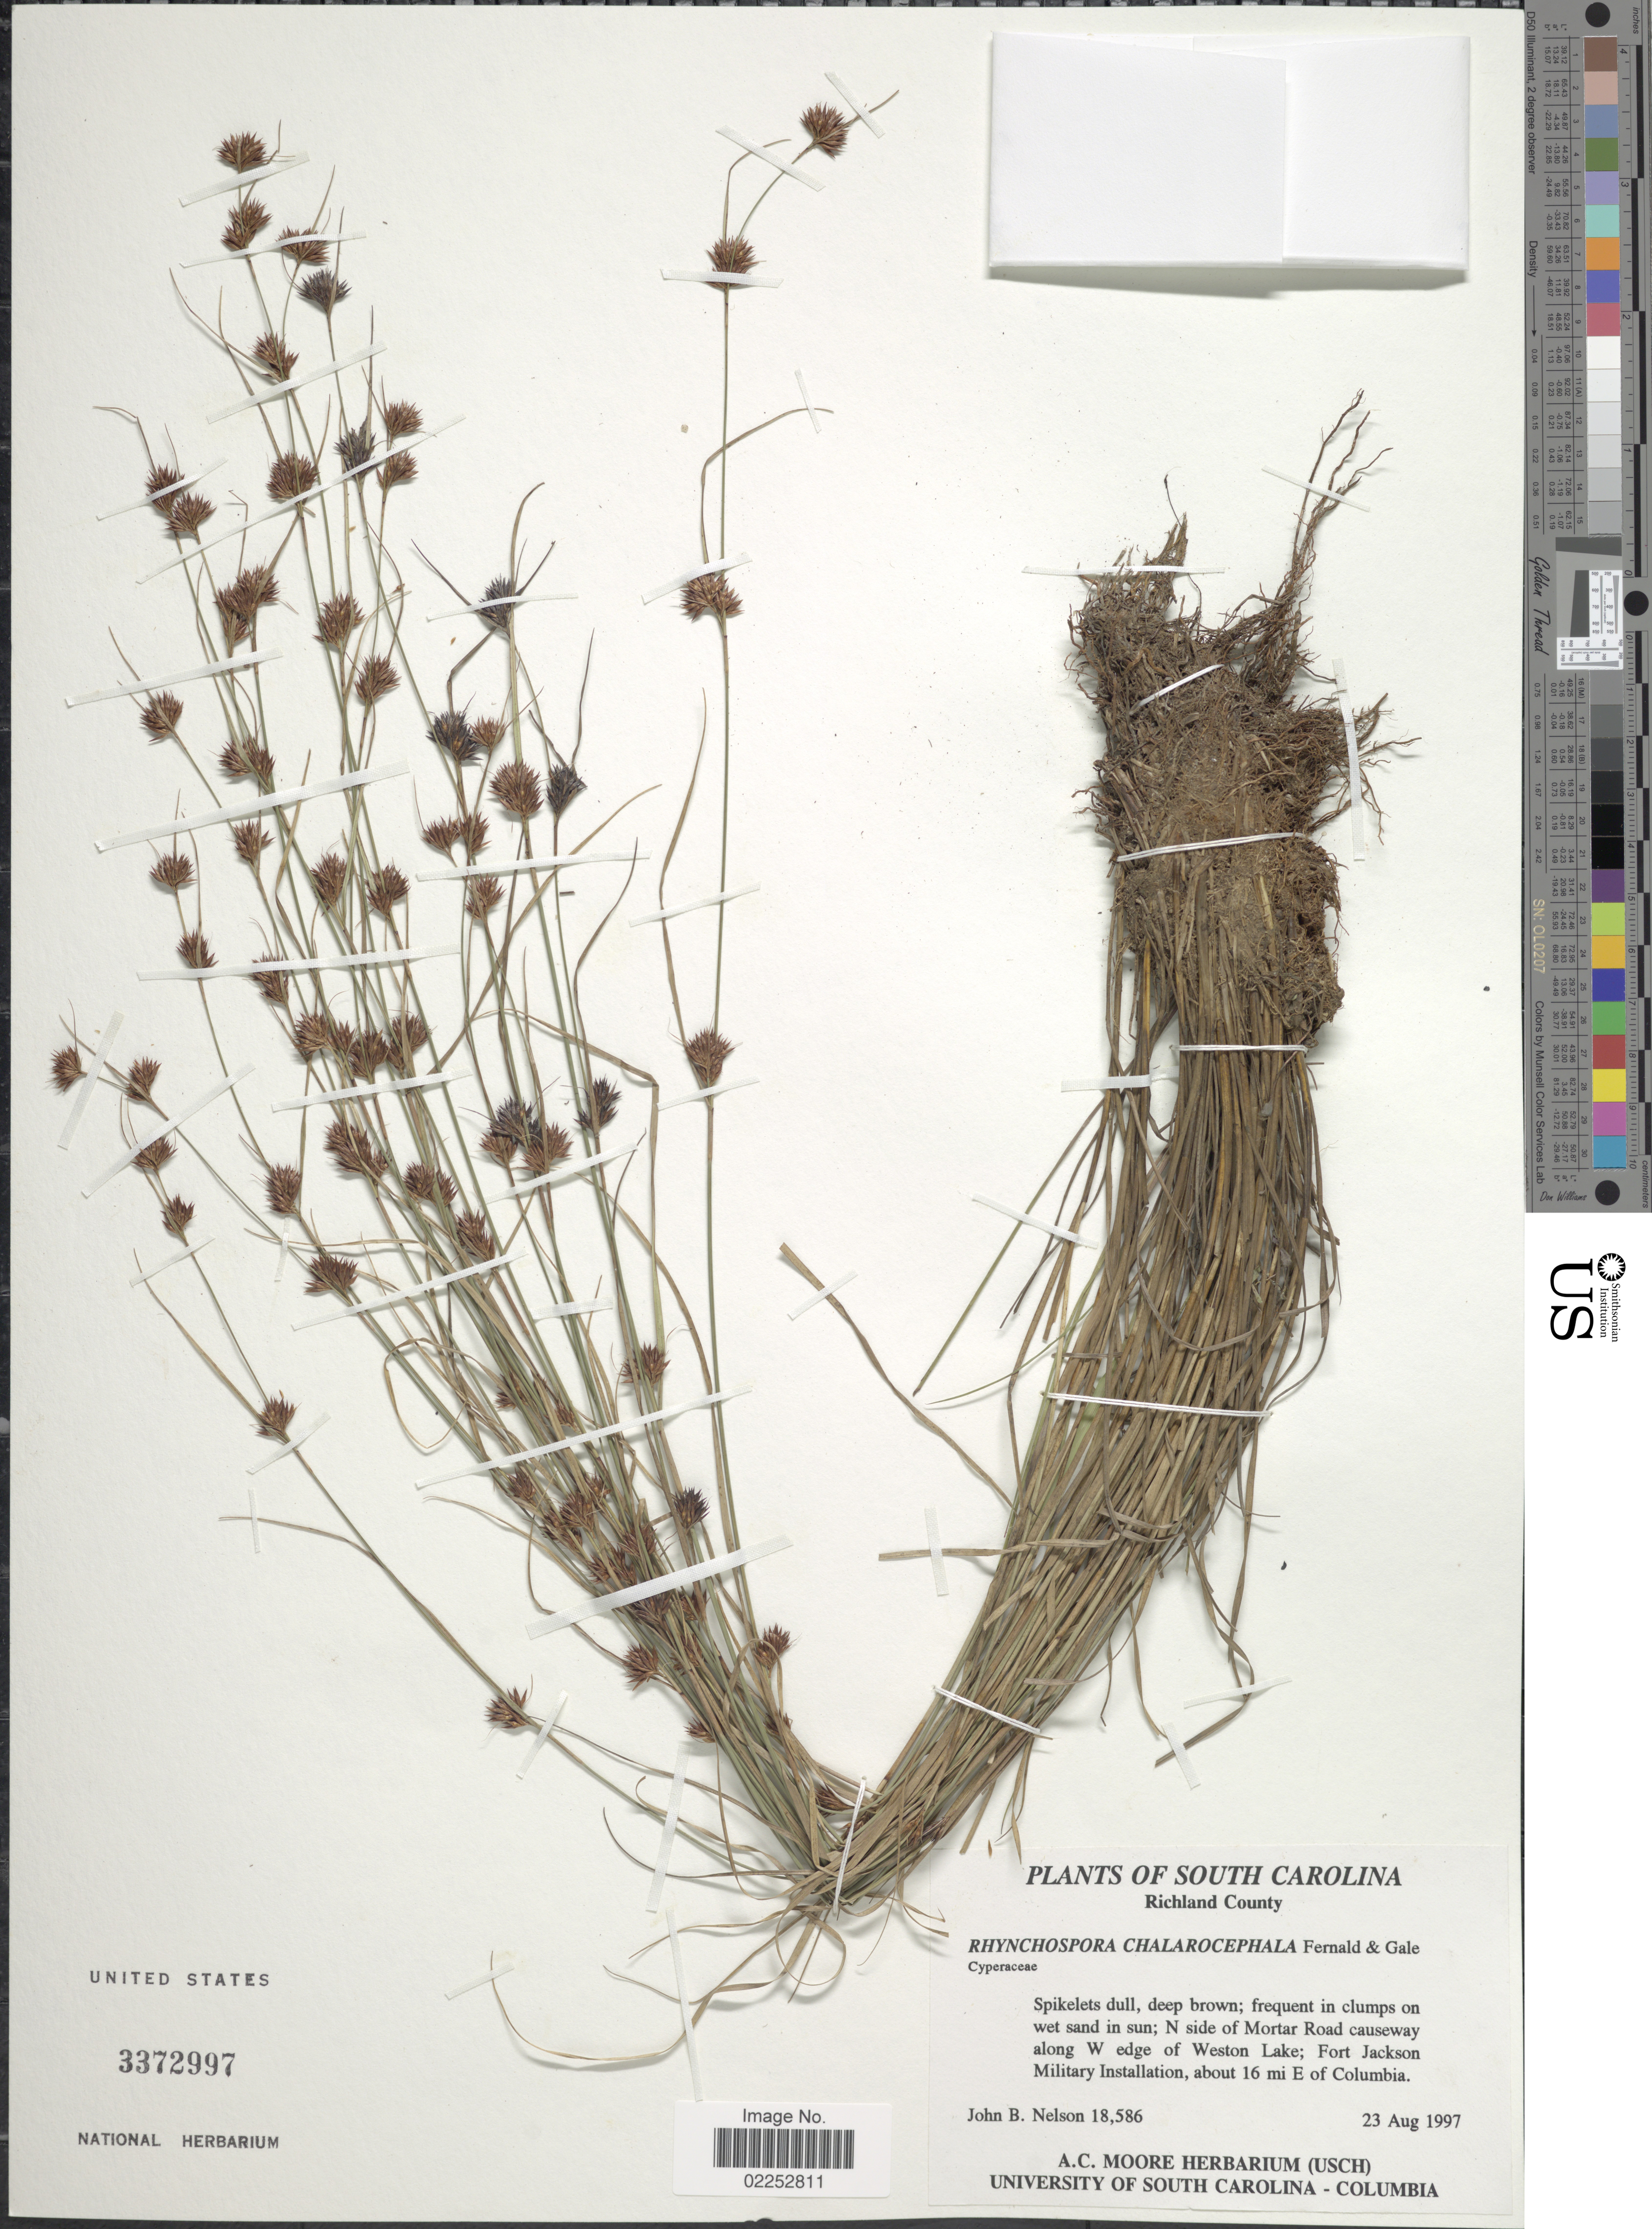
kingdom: Plantae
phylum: Tracheophyta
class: Liliopsida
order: Poales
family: Cyperaceae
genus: Rhynchospora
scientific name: Rhynchospora chalarocephala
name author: Fernald & Gale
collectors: J. B. Nelson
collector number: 18586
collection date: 1997-08-23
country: United States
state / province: South Carolina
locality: Richland County. N side of Mortar Road causeway along W edge of Weston Lake; Fort Jackson Military Installation, about 16 mi E of Columbia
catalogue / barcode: US 3372997